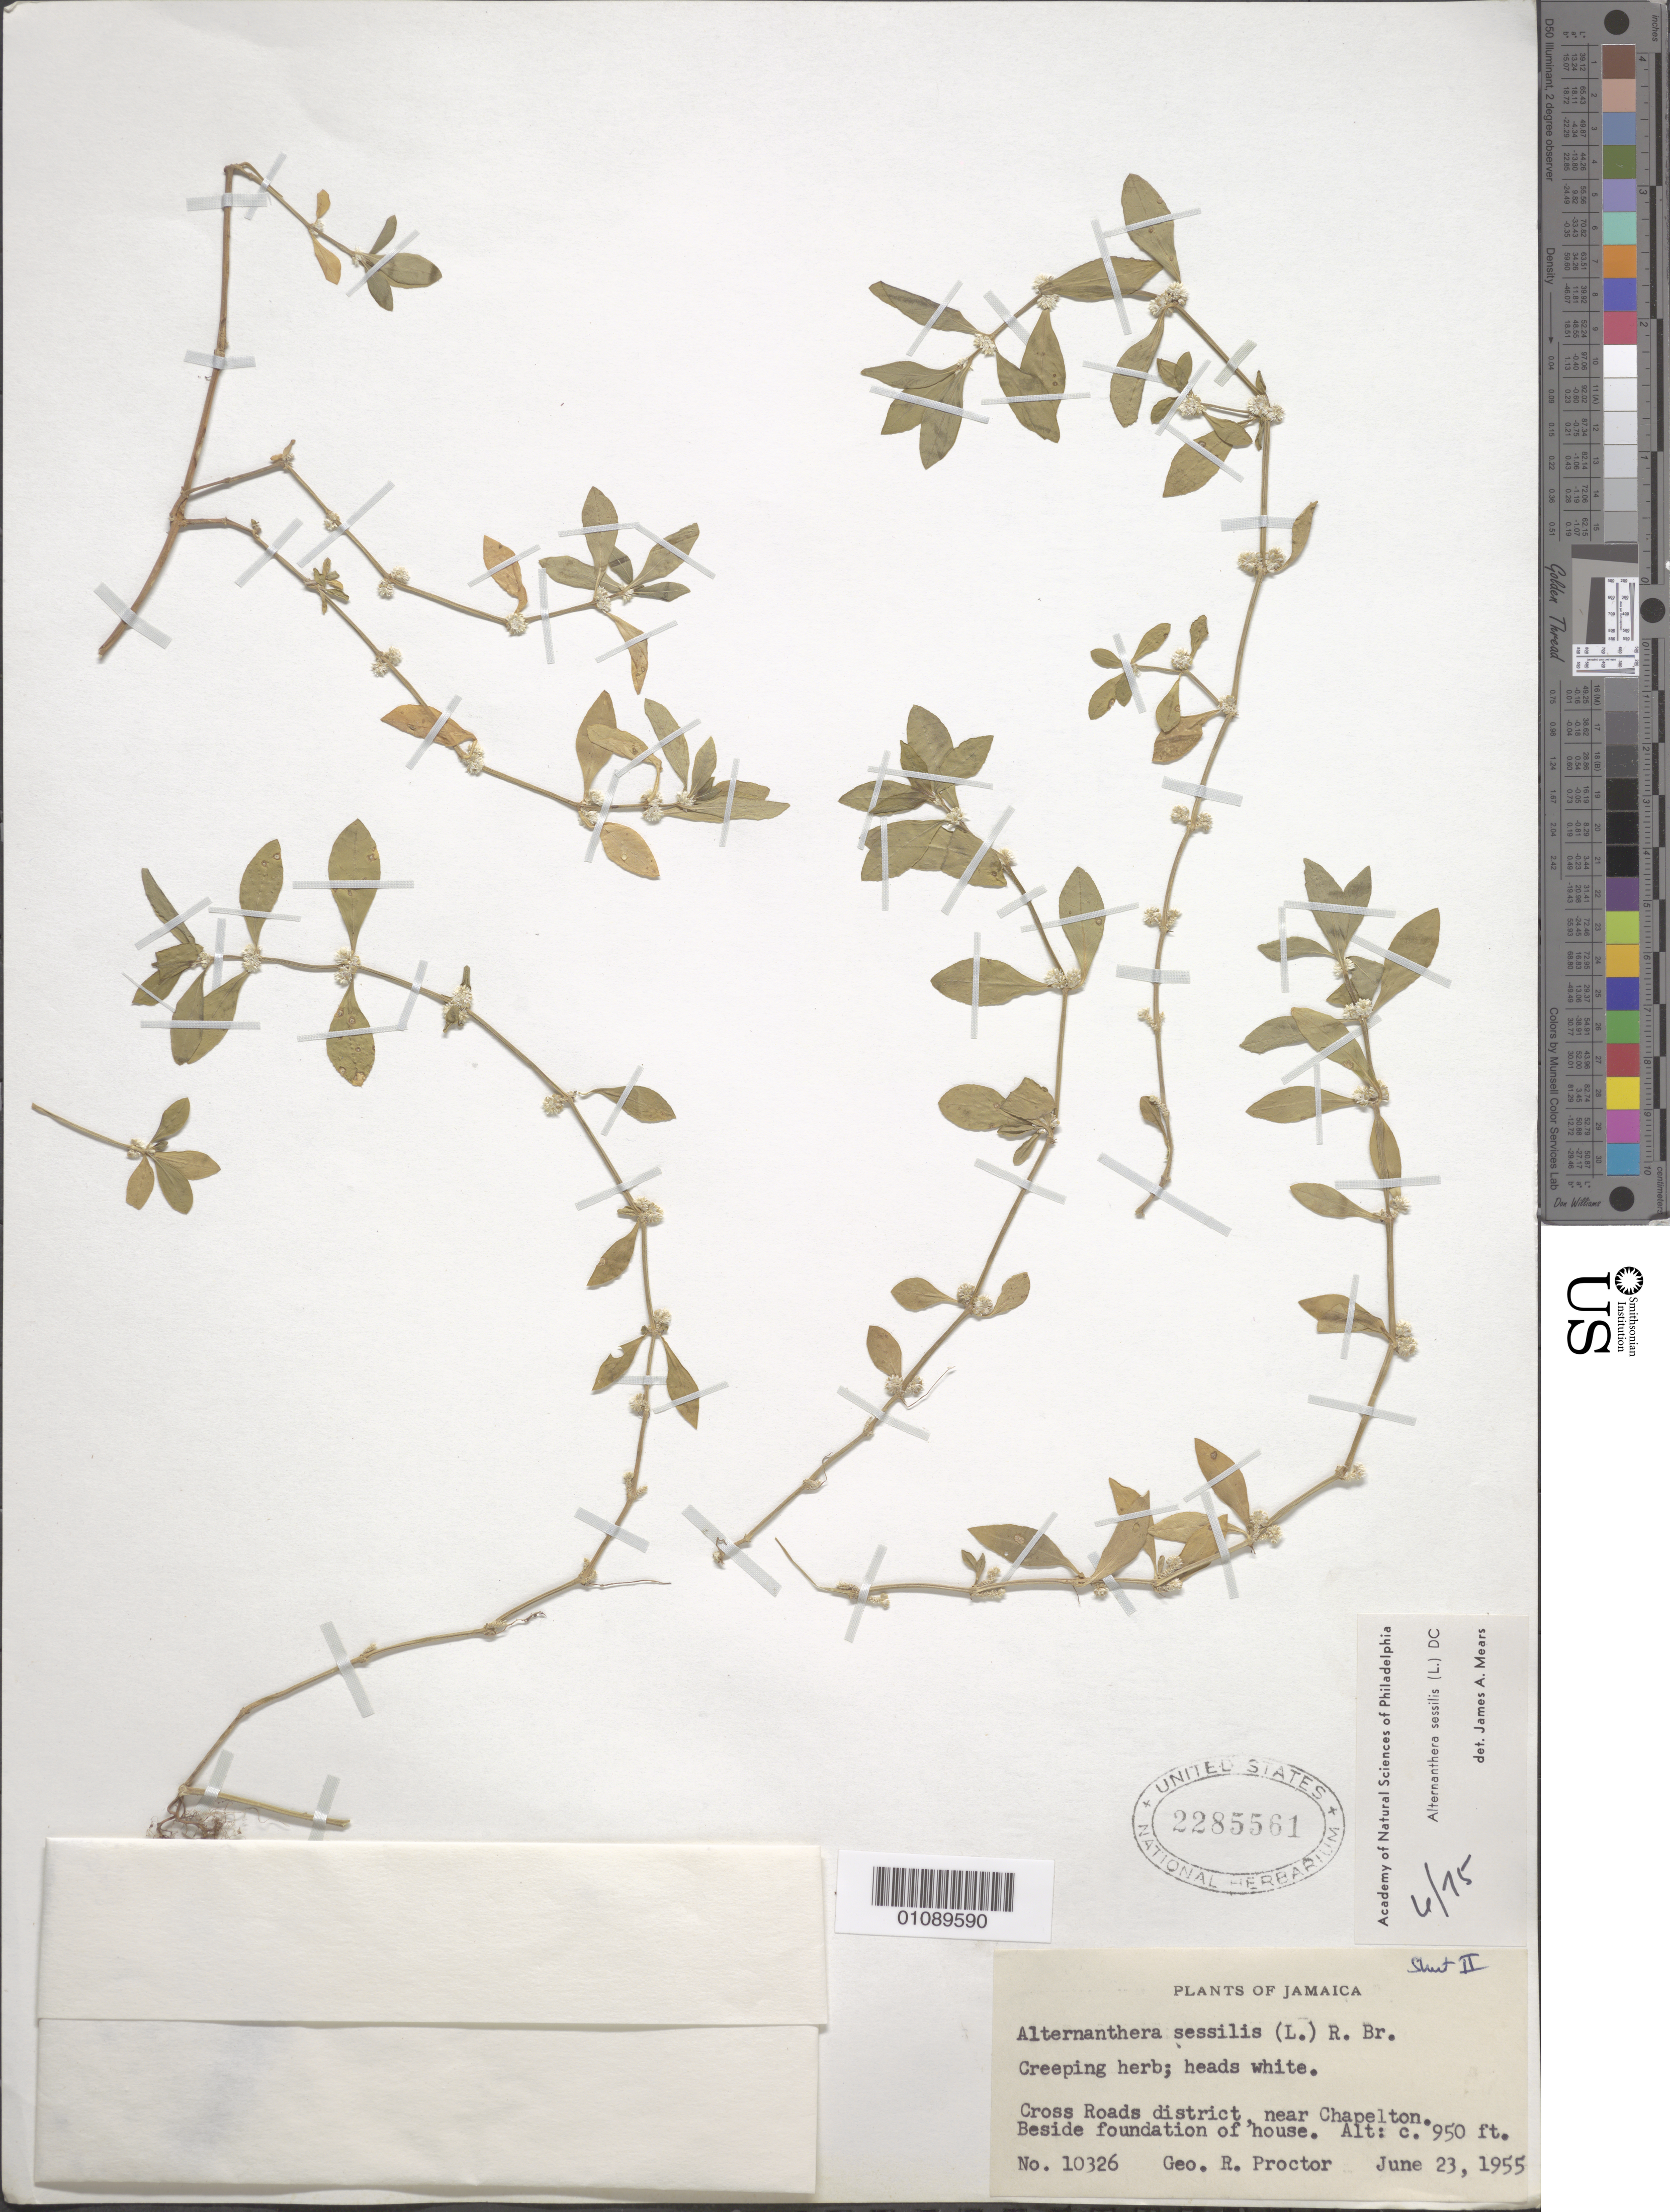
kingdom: Plantae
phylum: Tracheophyta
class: Magnoliopsida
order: Caryophyllales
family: Amaranthaceae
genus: Alternanthera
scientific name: Alternanthera sessilis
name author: (L.) DC.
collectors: G. R. Proctor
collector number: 10326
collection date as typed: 23 Jun 1955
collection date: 1955-06-23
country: Jamaica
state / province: Clarendon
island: Jamaica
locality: Near Chapleton.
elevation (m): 290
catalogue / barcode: US 2285561